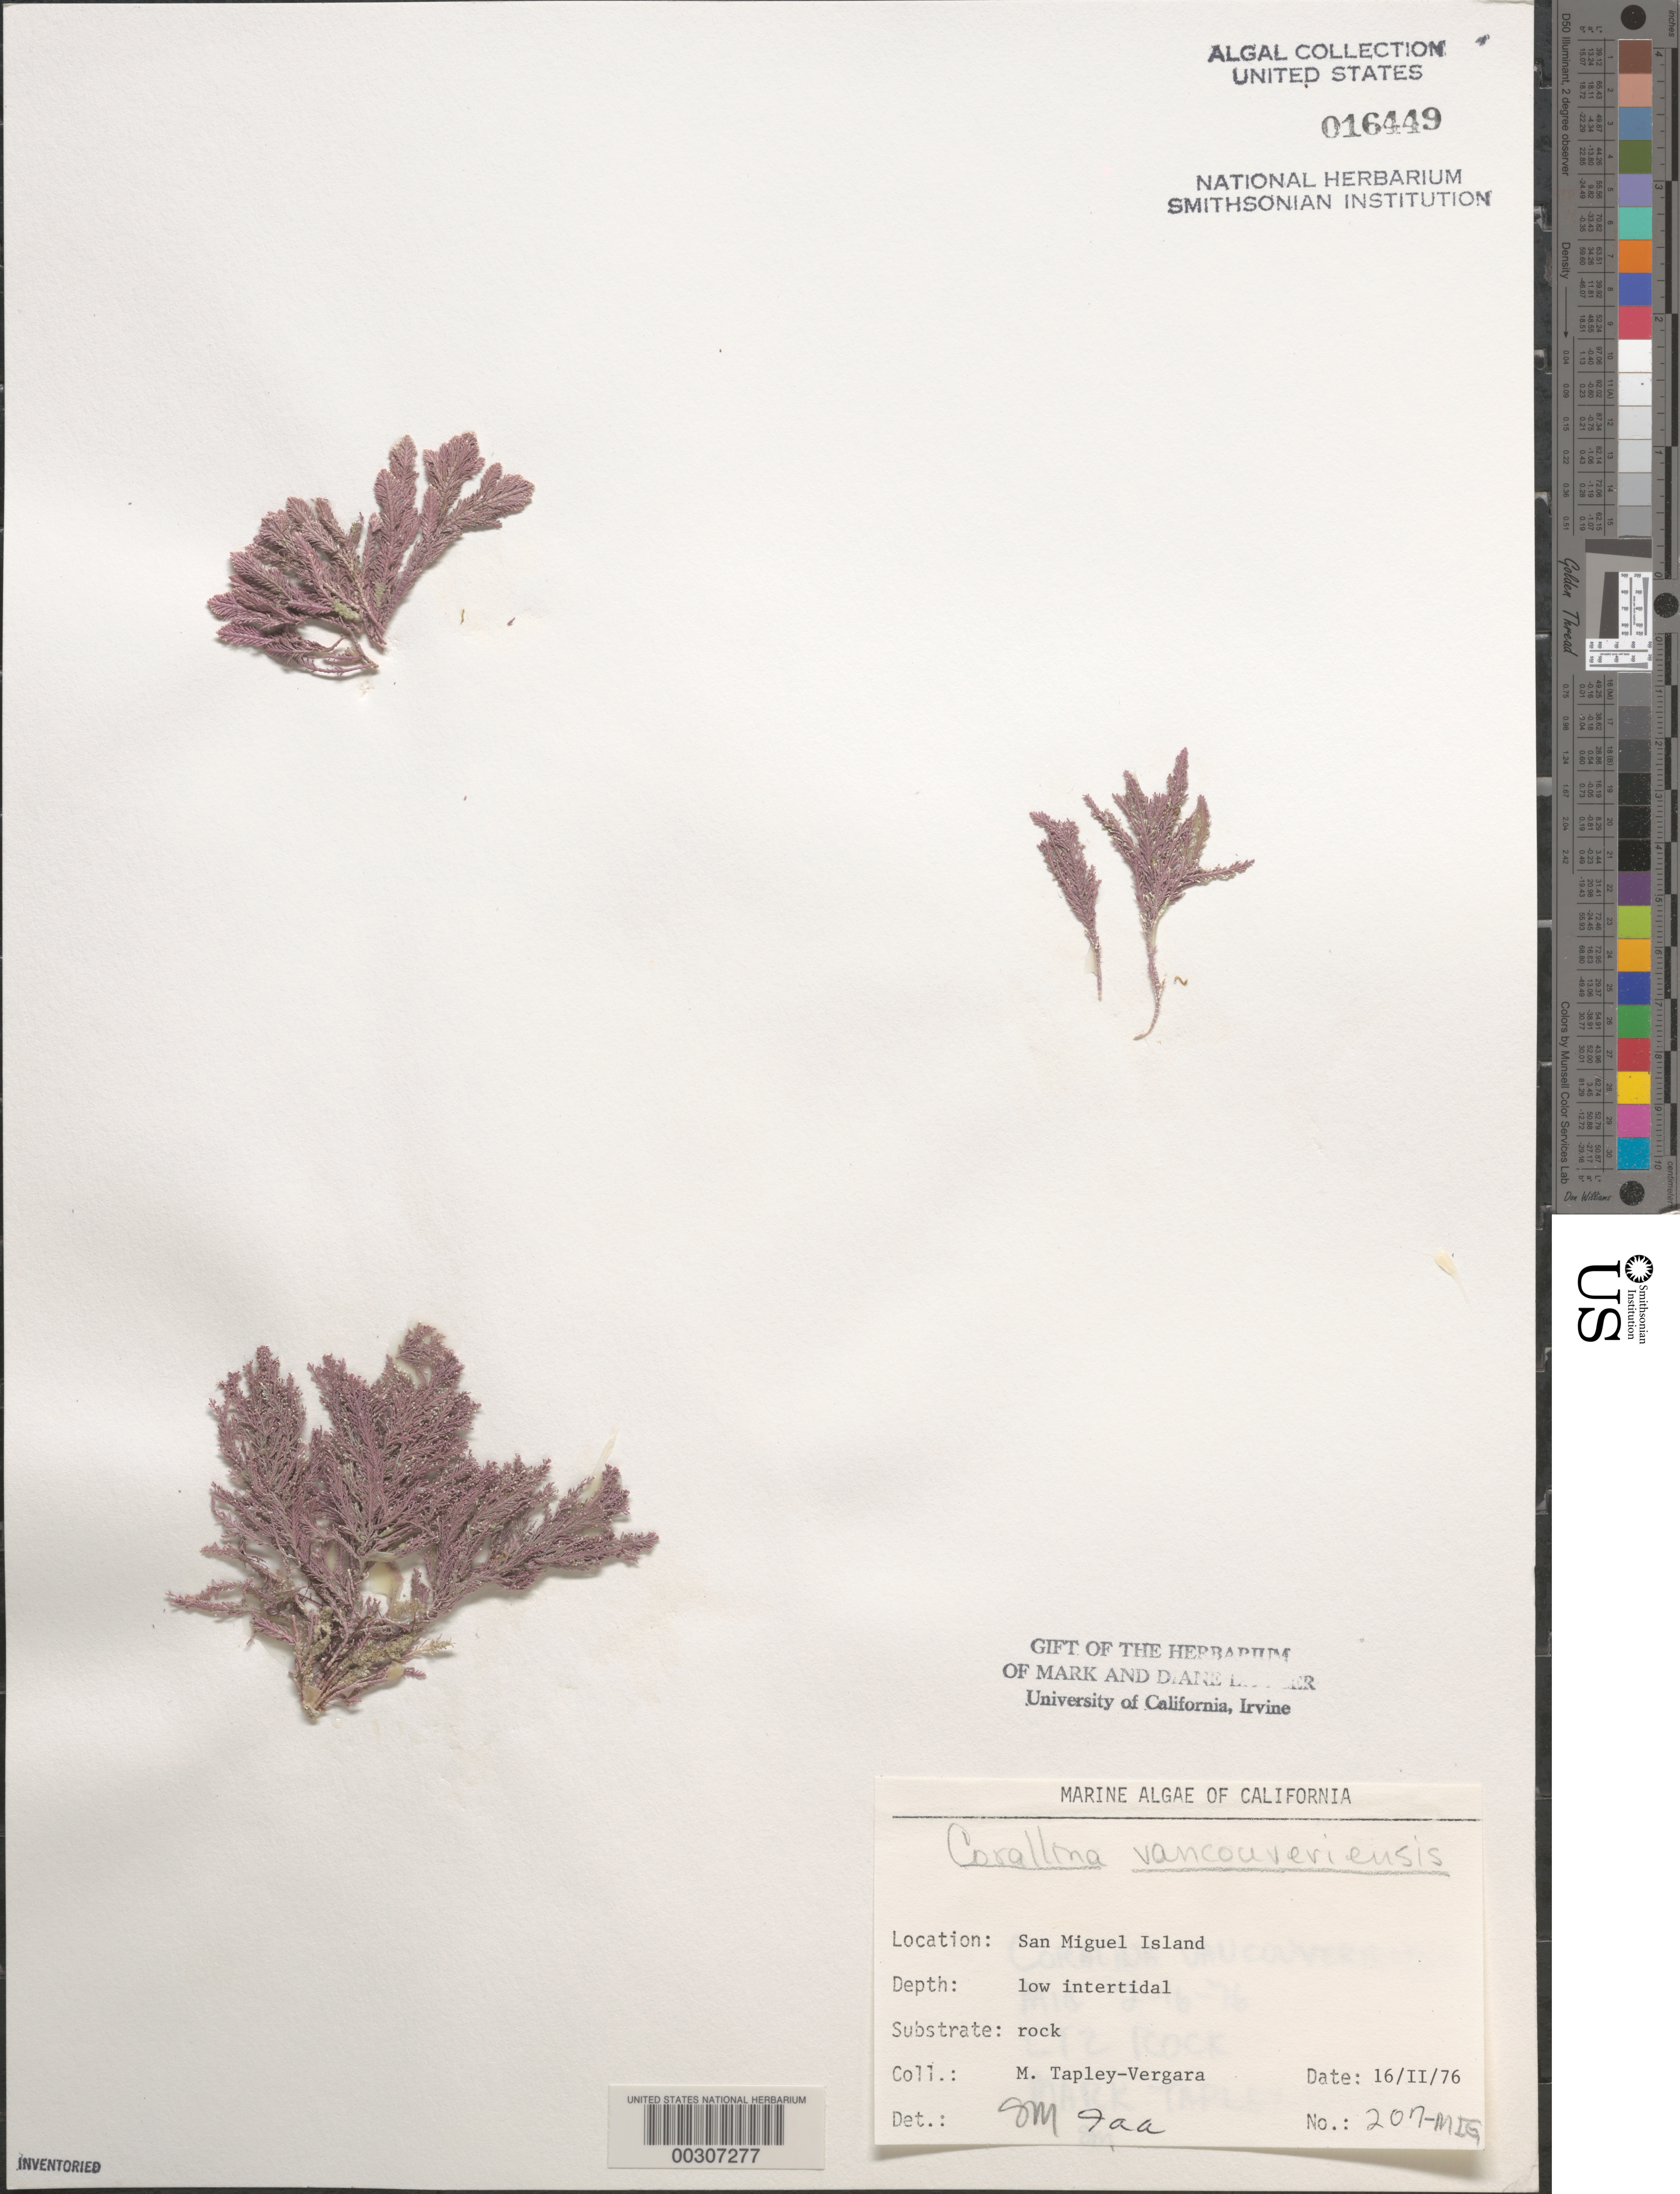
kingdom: Plantae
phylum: Rhodophyta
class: Florideophyceae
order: Corallinales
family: Corallinaceae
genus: Corallina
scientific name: Corallina officinalis var. chilensis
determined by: Murray, S. N.; Abbott, I. A.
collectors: M. Tapley-Vergara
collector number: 207-MIG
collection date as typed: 16 Feb 1976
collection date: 1976-02-16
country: United States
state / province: California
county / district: Santa Barbara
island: San Miguel Island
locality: Cuyler Harbor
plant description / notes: BLM-SOCALBIGHT Rocky Intertidal Survey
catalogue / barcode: US 16449